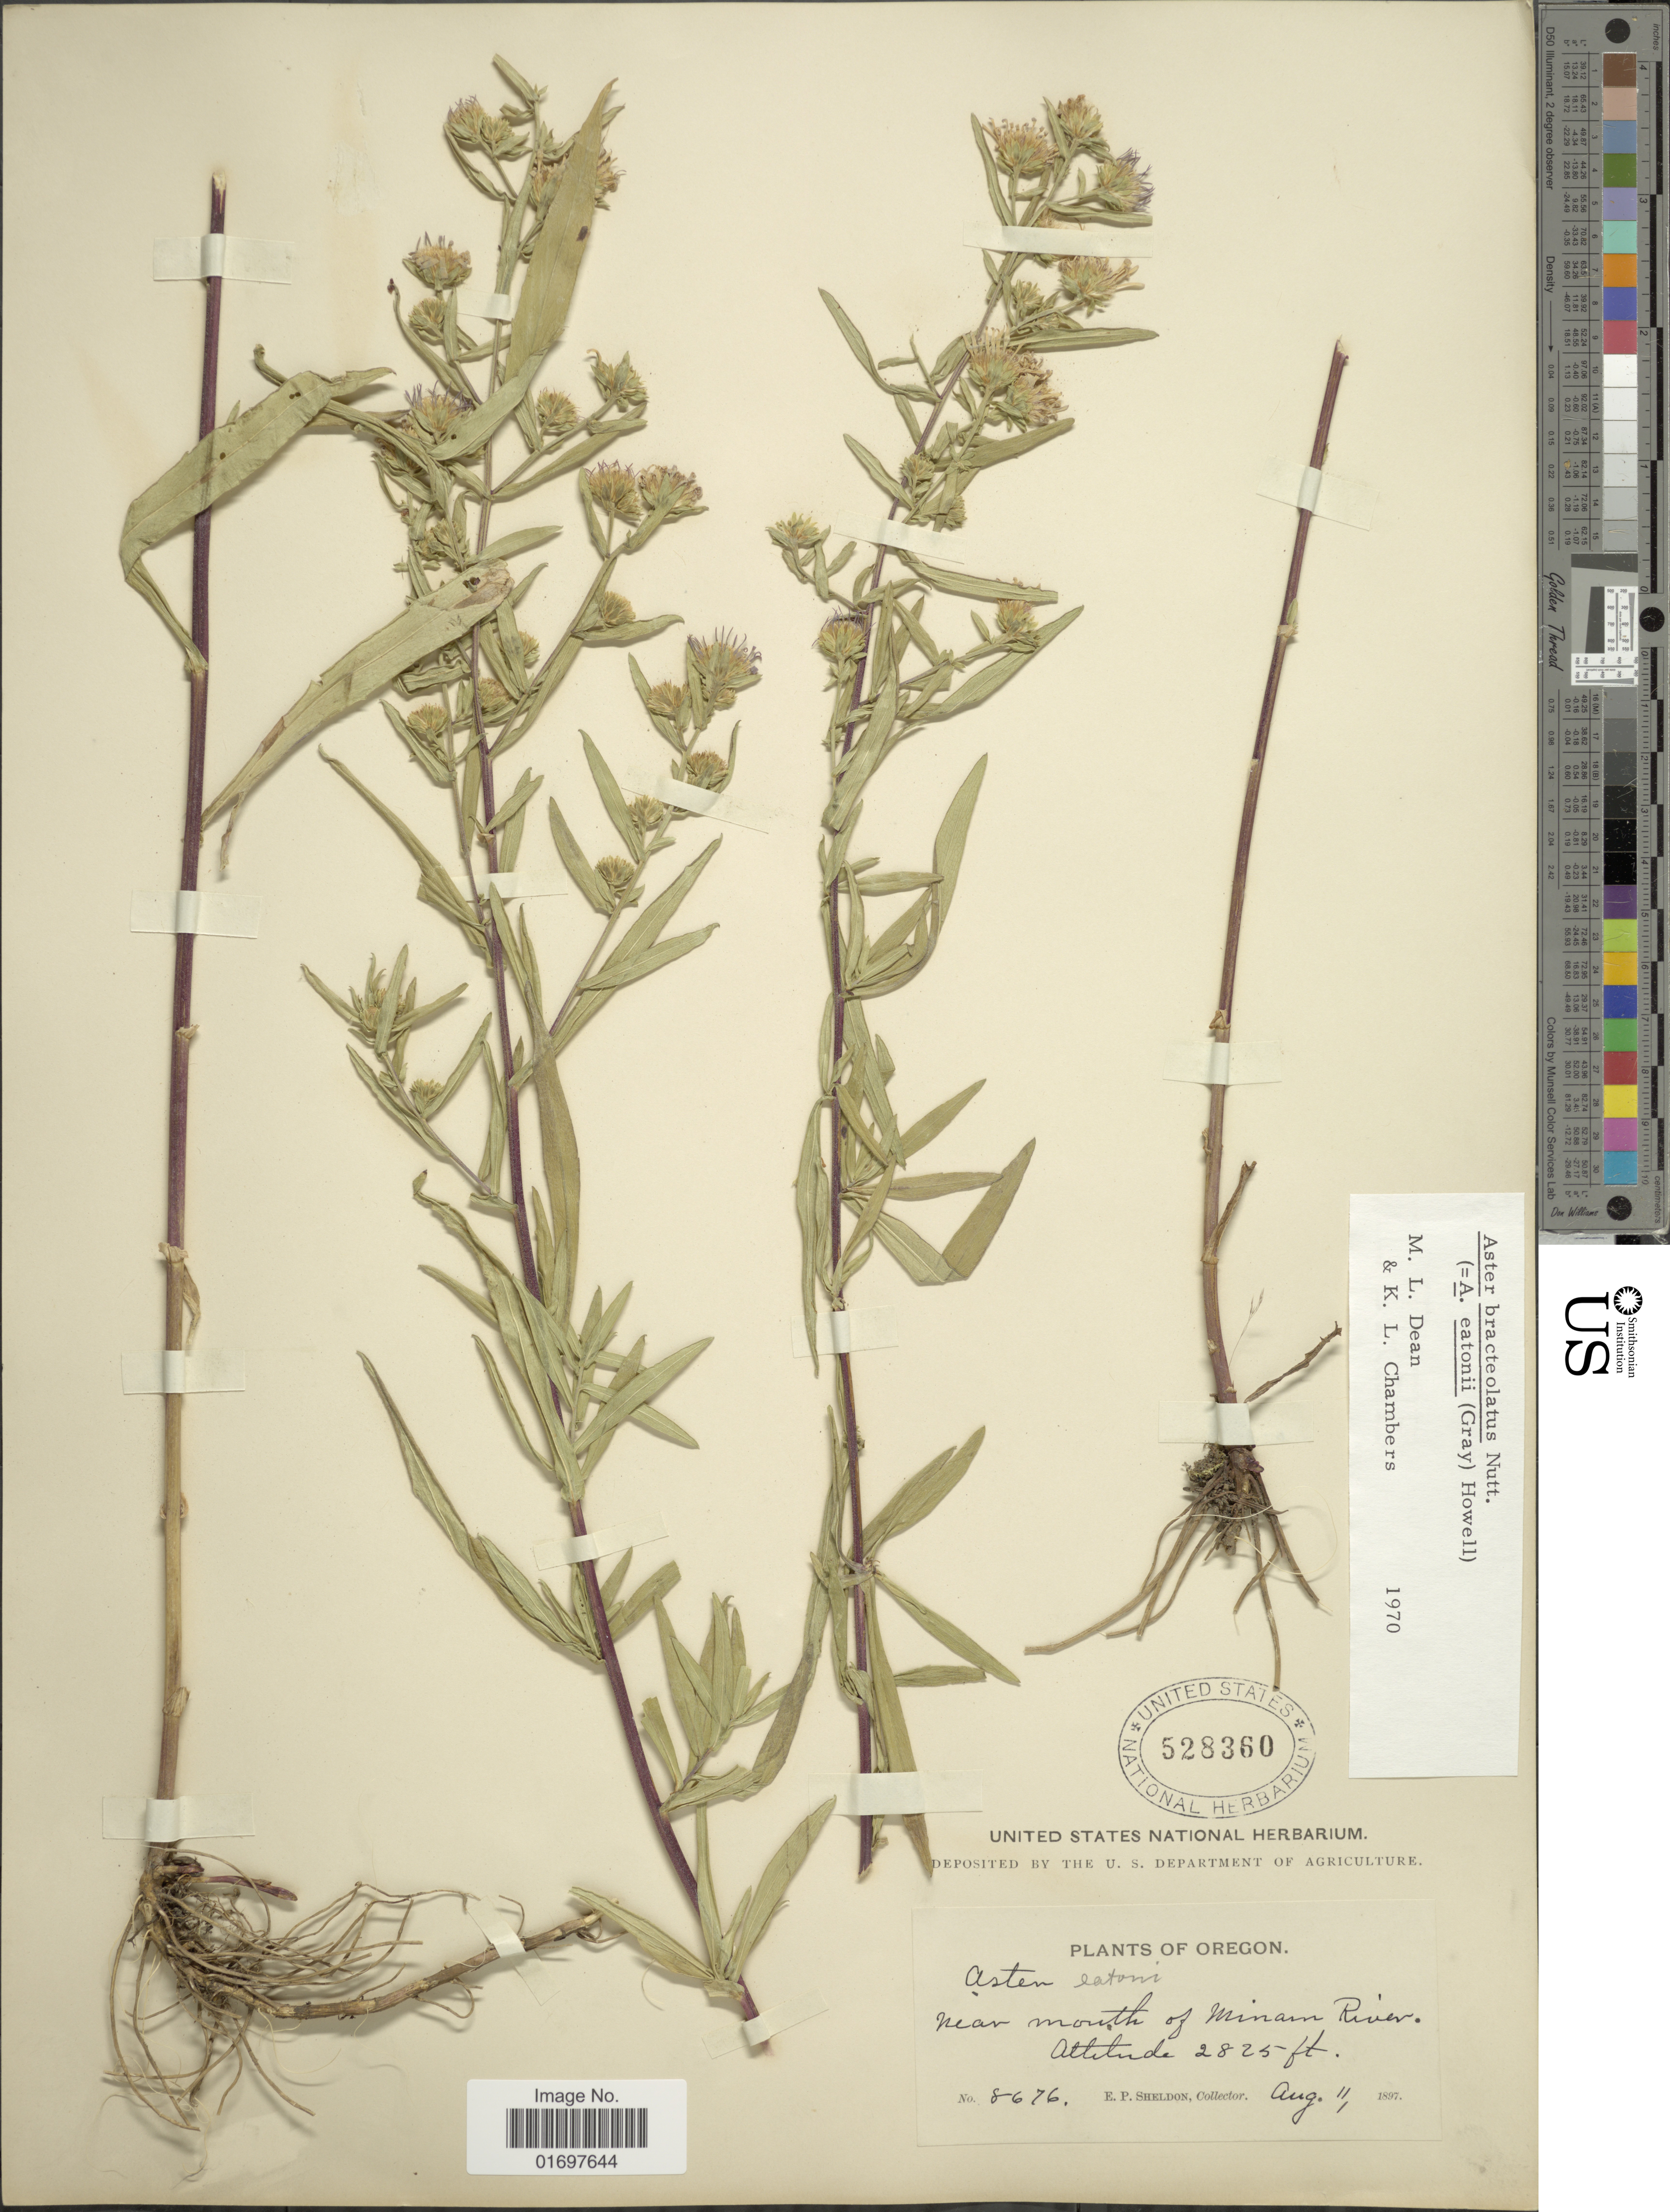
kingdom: Plantae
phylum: Tracheophyta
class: Magnoliopsida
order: Asterales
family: Asteraceae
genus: Symphyotrichum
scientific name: Symphyotrichum bracteolatum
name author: (Nutt.) G.L. Nesom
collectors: E. P. Sheldon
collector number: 866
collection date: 1897-08-11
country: United States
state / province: Oregon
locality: Near mouth of Minam River.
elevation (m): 861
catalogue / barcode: US 528360